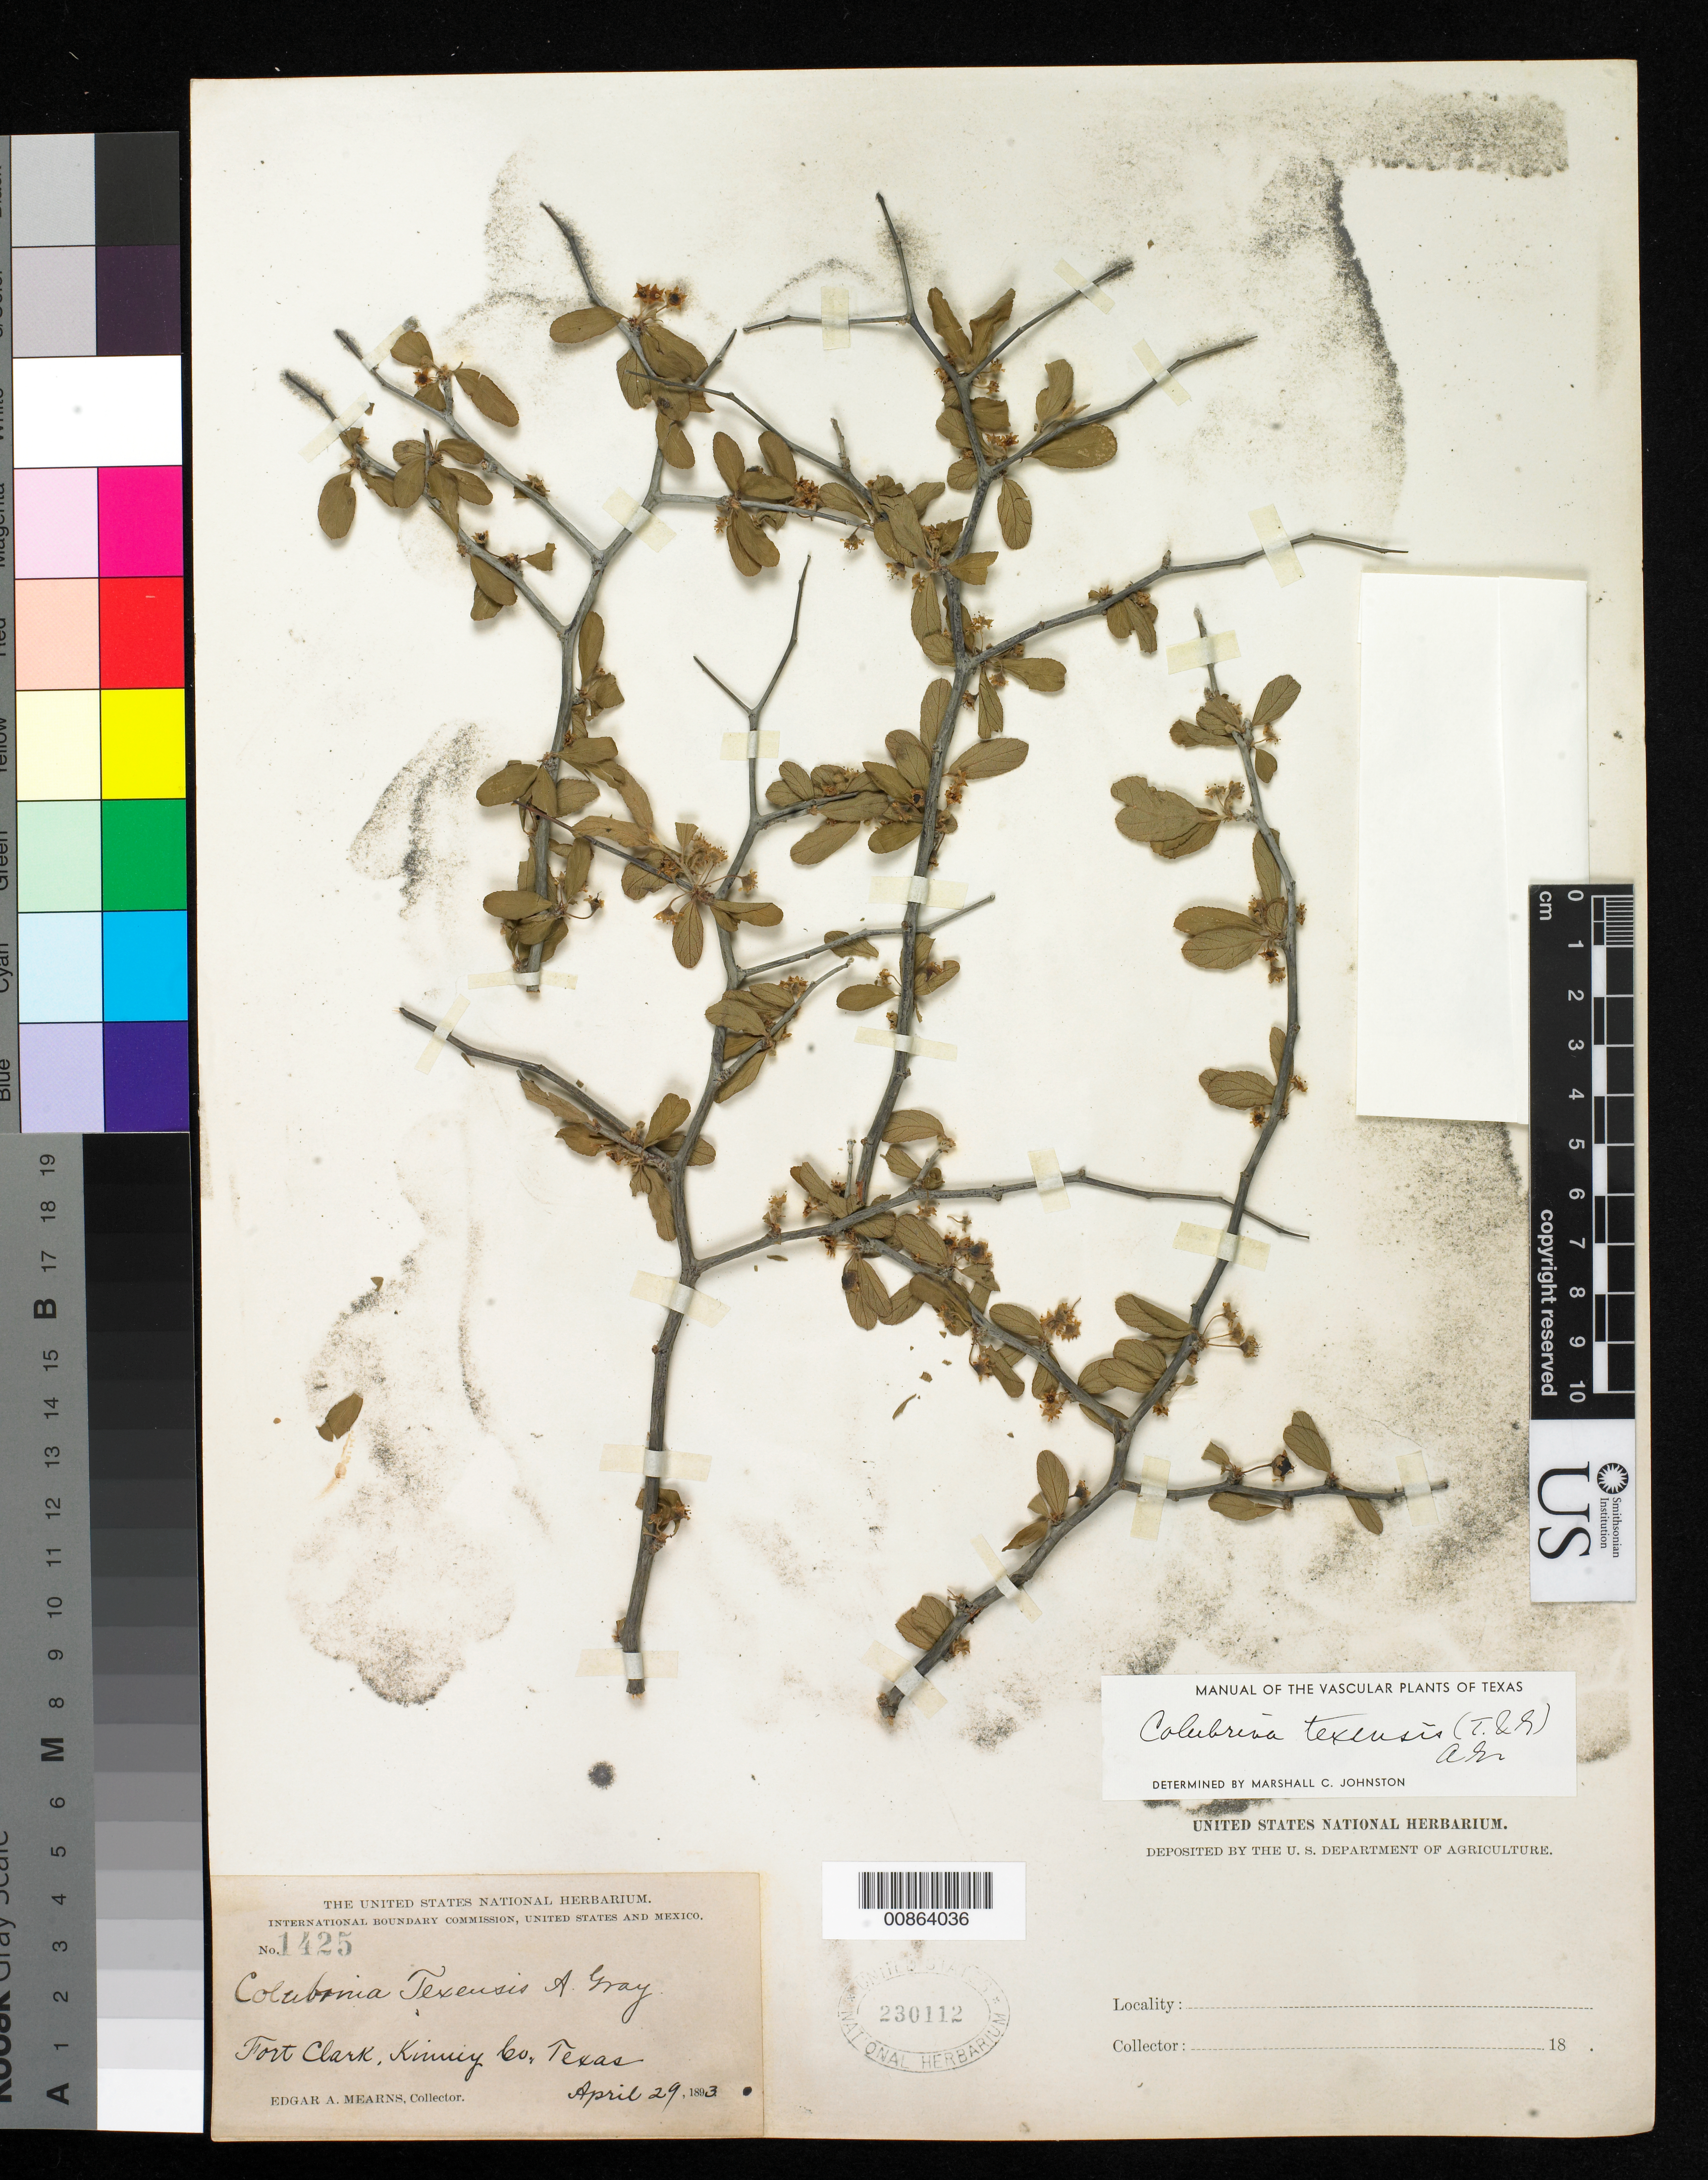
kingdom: Plantae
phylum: Tracheophyta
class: Magnoliopsida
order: Rosales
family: Rhamnaceae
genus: Colubrina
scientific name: Colubrina texensis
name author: (Torr. & A. Gray) A. Gray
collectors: E. A. Mearns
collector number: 1425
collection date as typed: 29 Apr 1893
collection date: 1893-04-29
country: United States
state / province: Texas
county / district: Kinney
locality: Fort Clark, Kinney County, Texas.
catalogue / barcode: US 230112